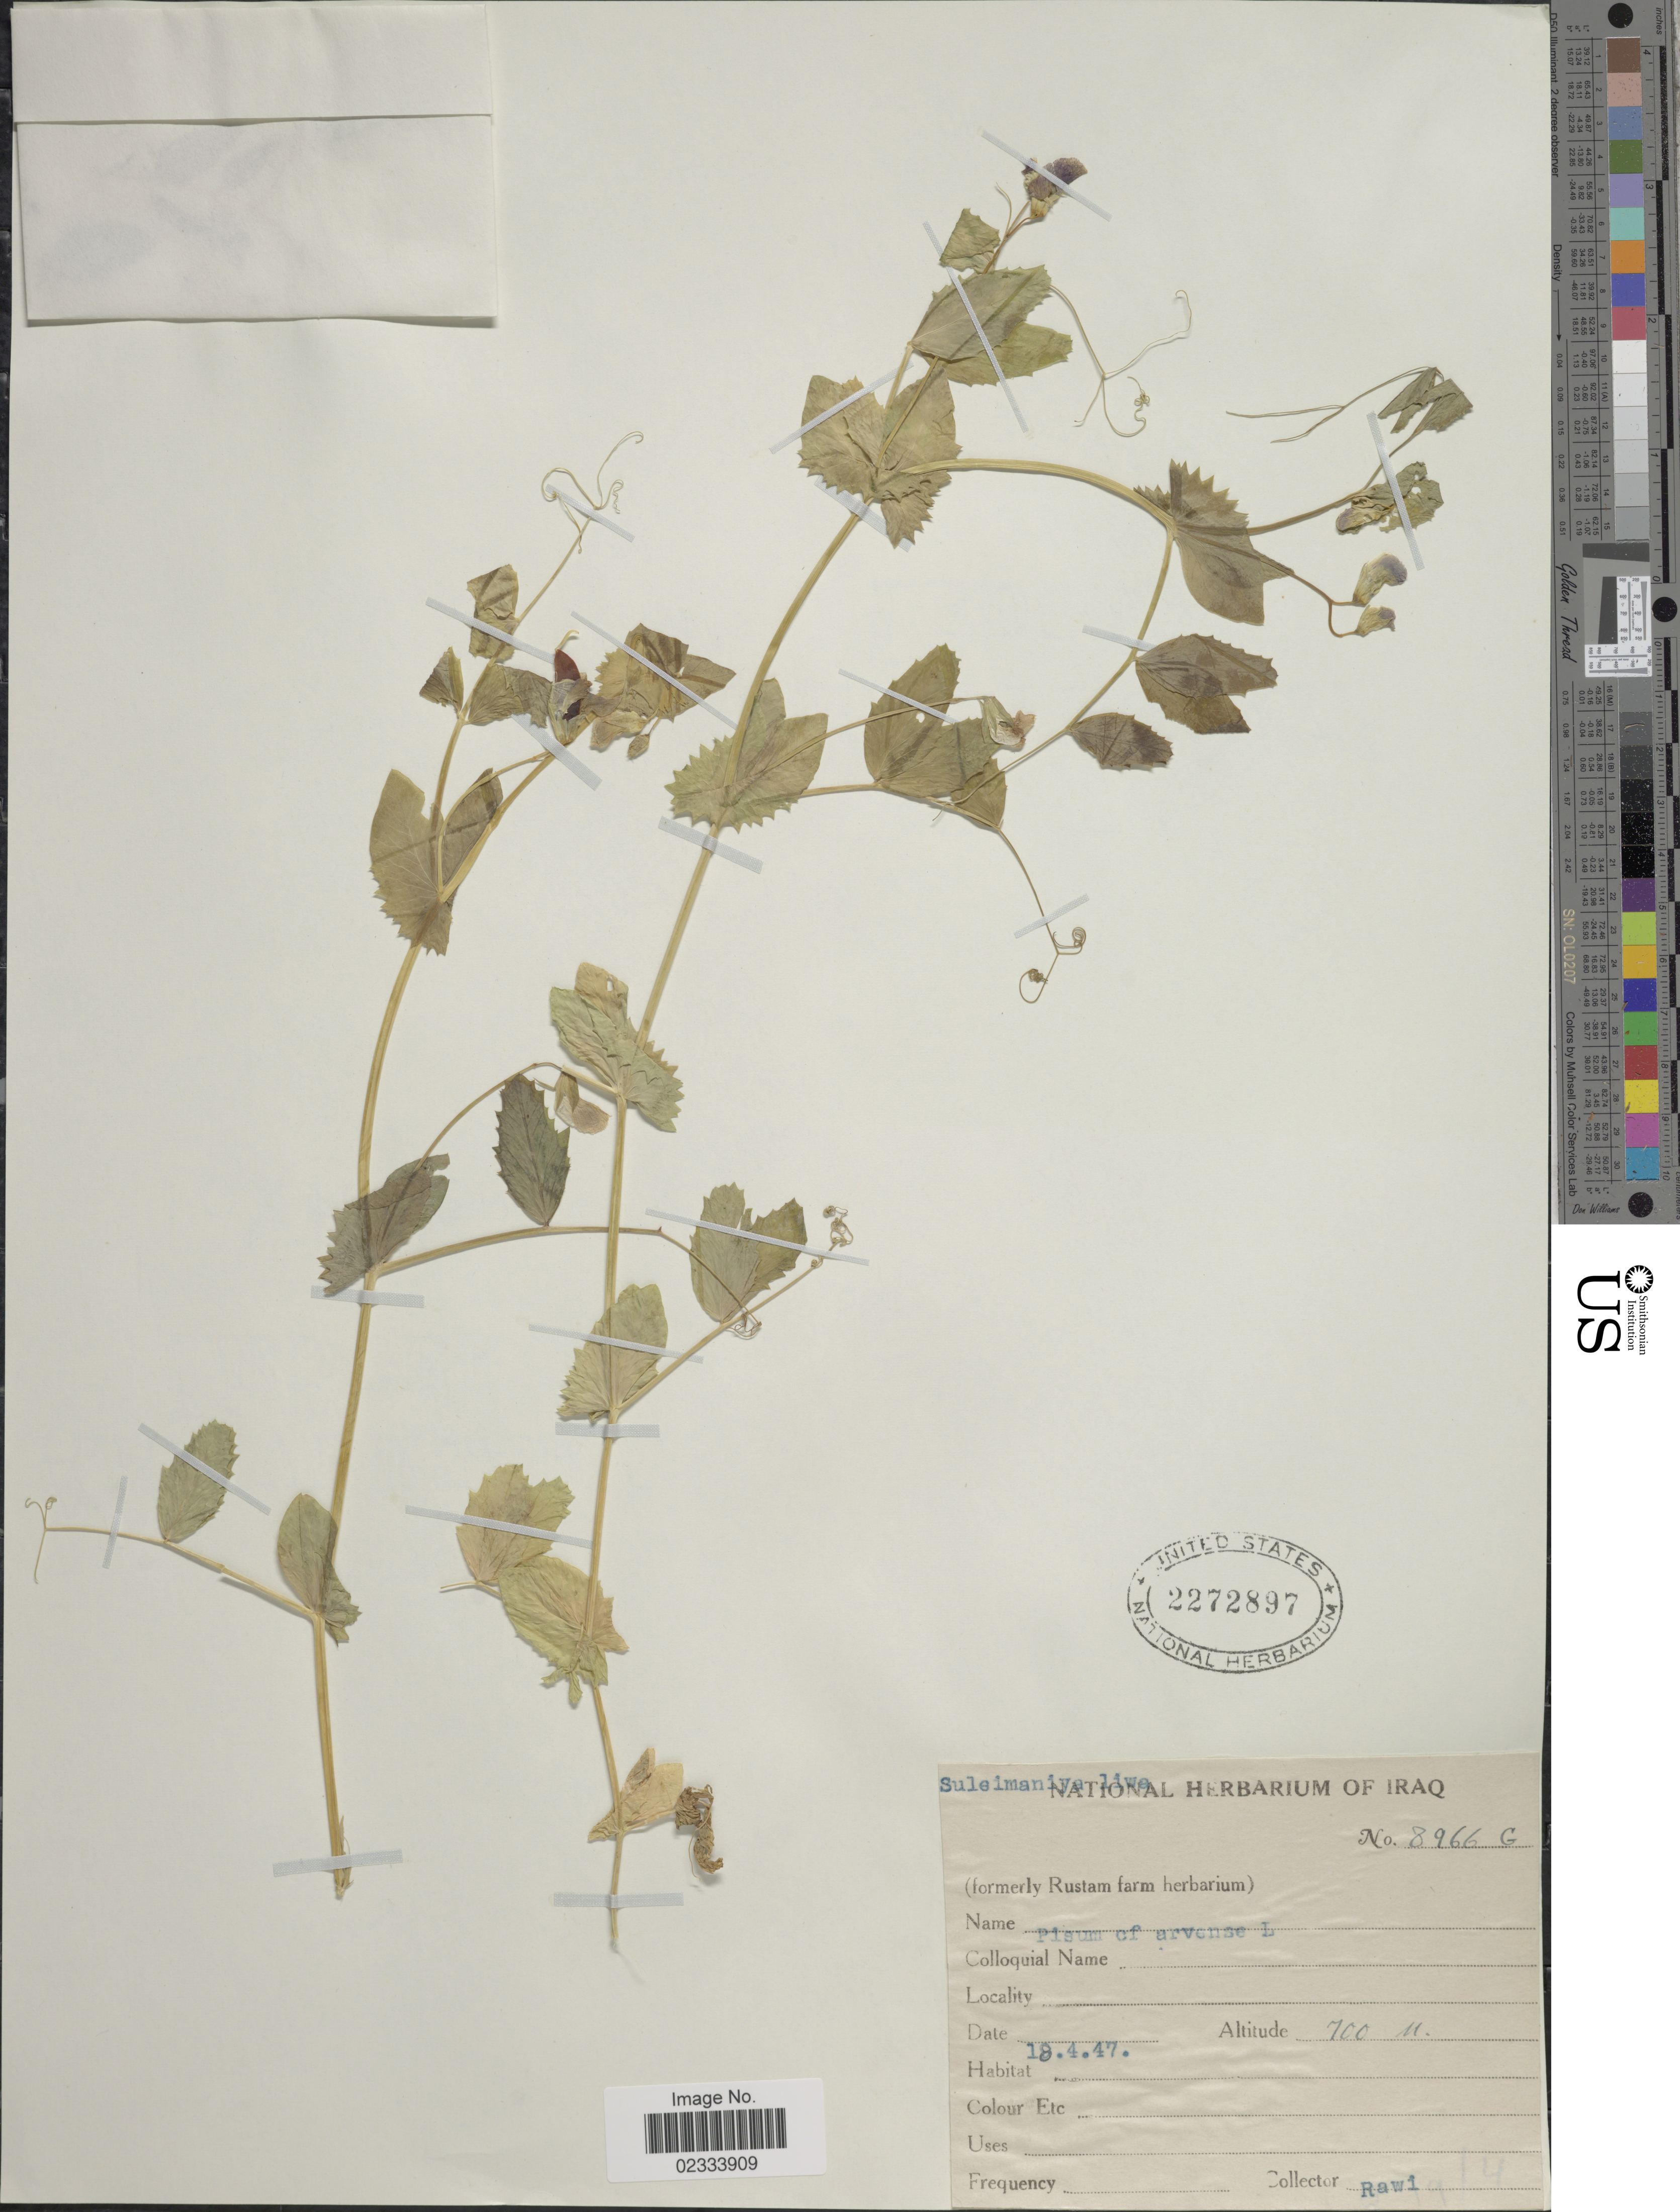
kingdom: Plantae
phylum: Tracheophyta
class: Magnoliopsida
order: Fabales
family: Fabaceae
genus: Pisum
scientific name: Pisum arvense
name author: L.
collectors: -. Rawi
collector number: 8966G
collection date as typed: Transcribed d/m/y: 18/4/47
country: Iraq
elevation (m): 700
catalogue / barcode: US 2272897